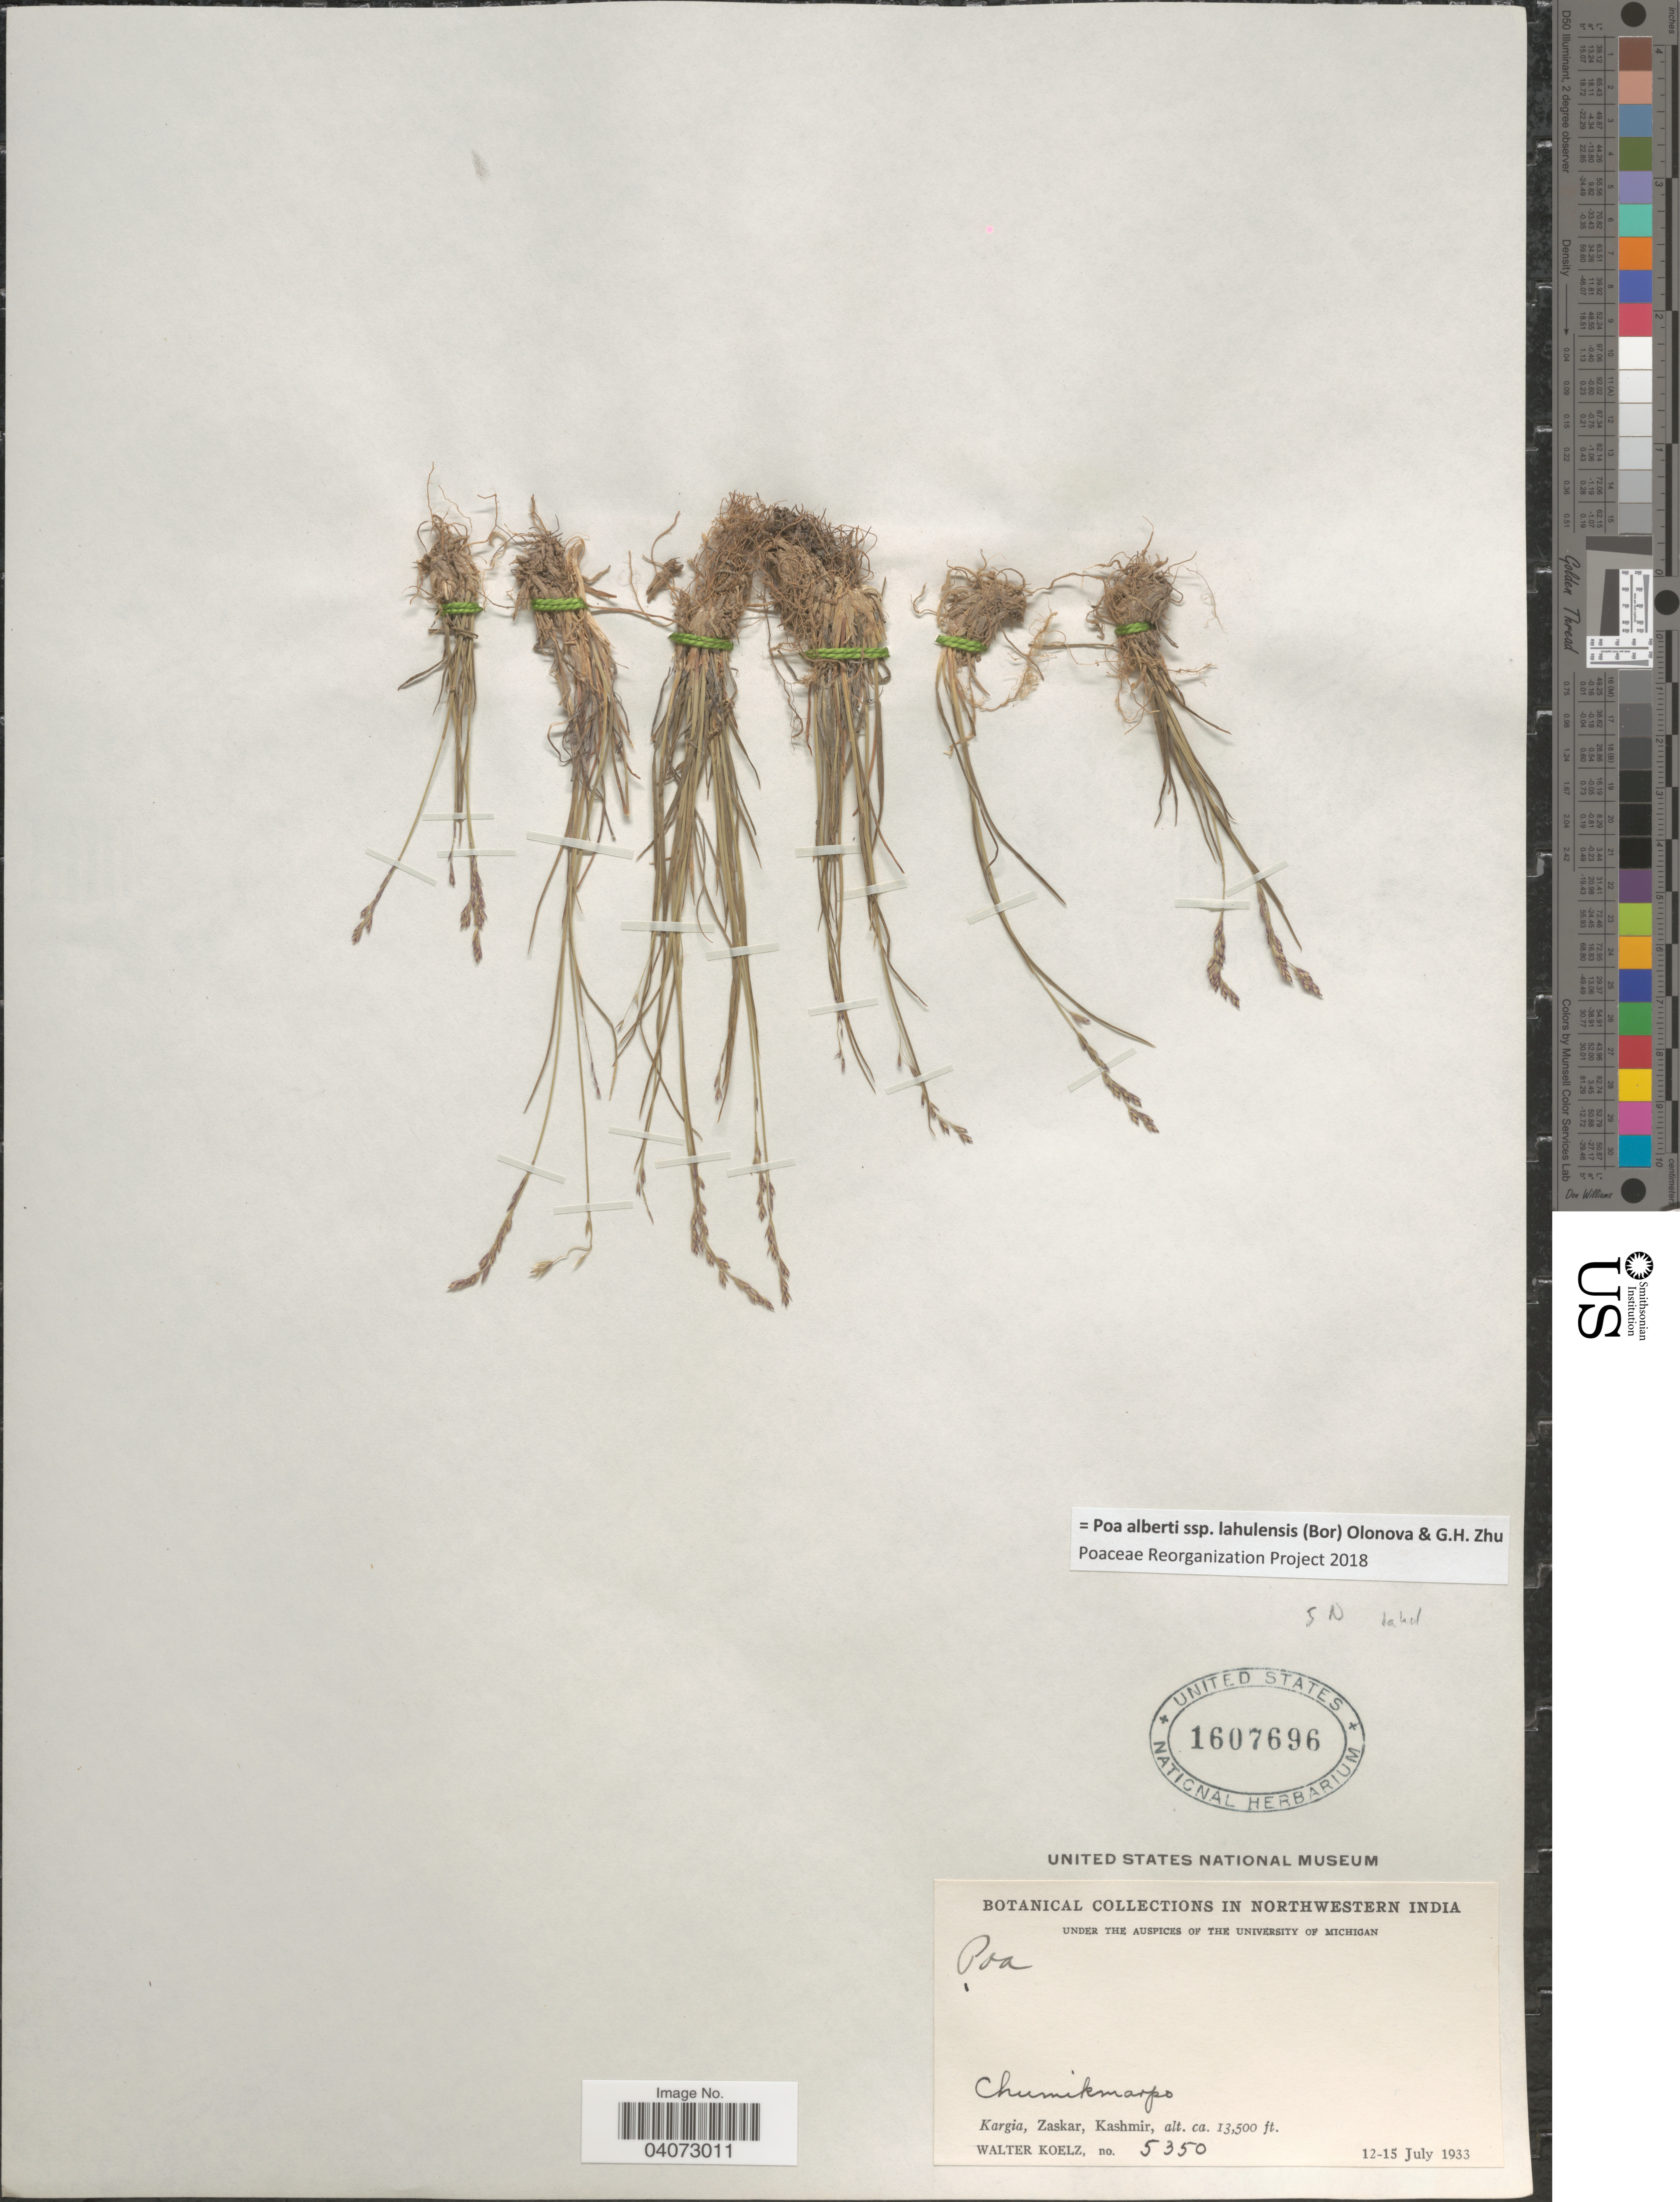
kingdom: Plantae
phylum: Tracheophyta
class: Liliopsida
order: Poales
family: Poaceae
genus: Poa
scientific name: Poa albertii subsp. lahulensis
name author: (Bor) Olonova & G.H. Zhu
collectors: W. N. Koelz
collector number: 5350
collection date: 1933-07-12/1933-07-15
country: India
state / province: Jammu and Kashmir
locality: Northwestern India. Chumikmarpo. Kargia, Zaskar, Kashmir.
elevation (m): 4115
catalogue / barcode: US 1607696